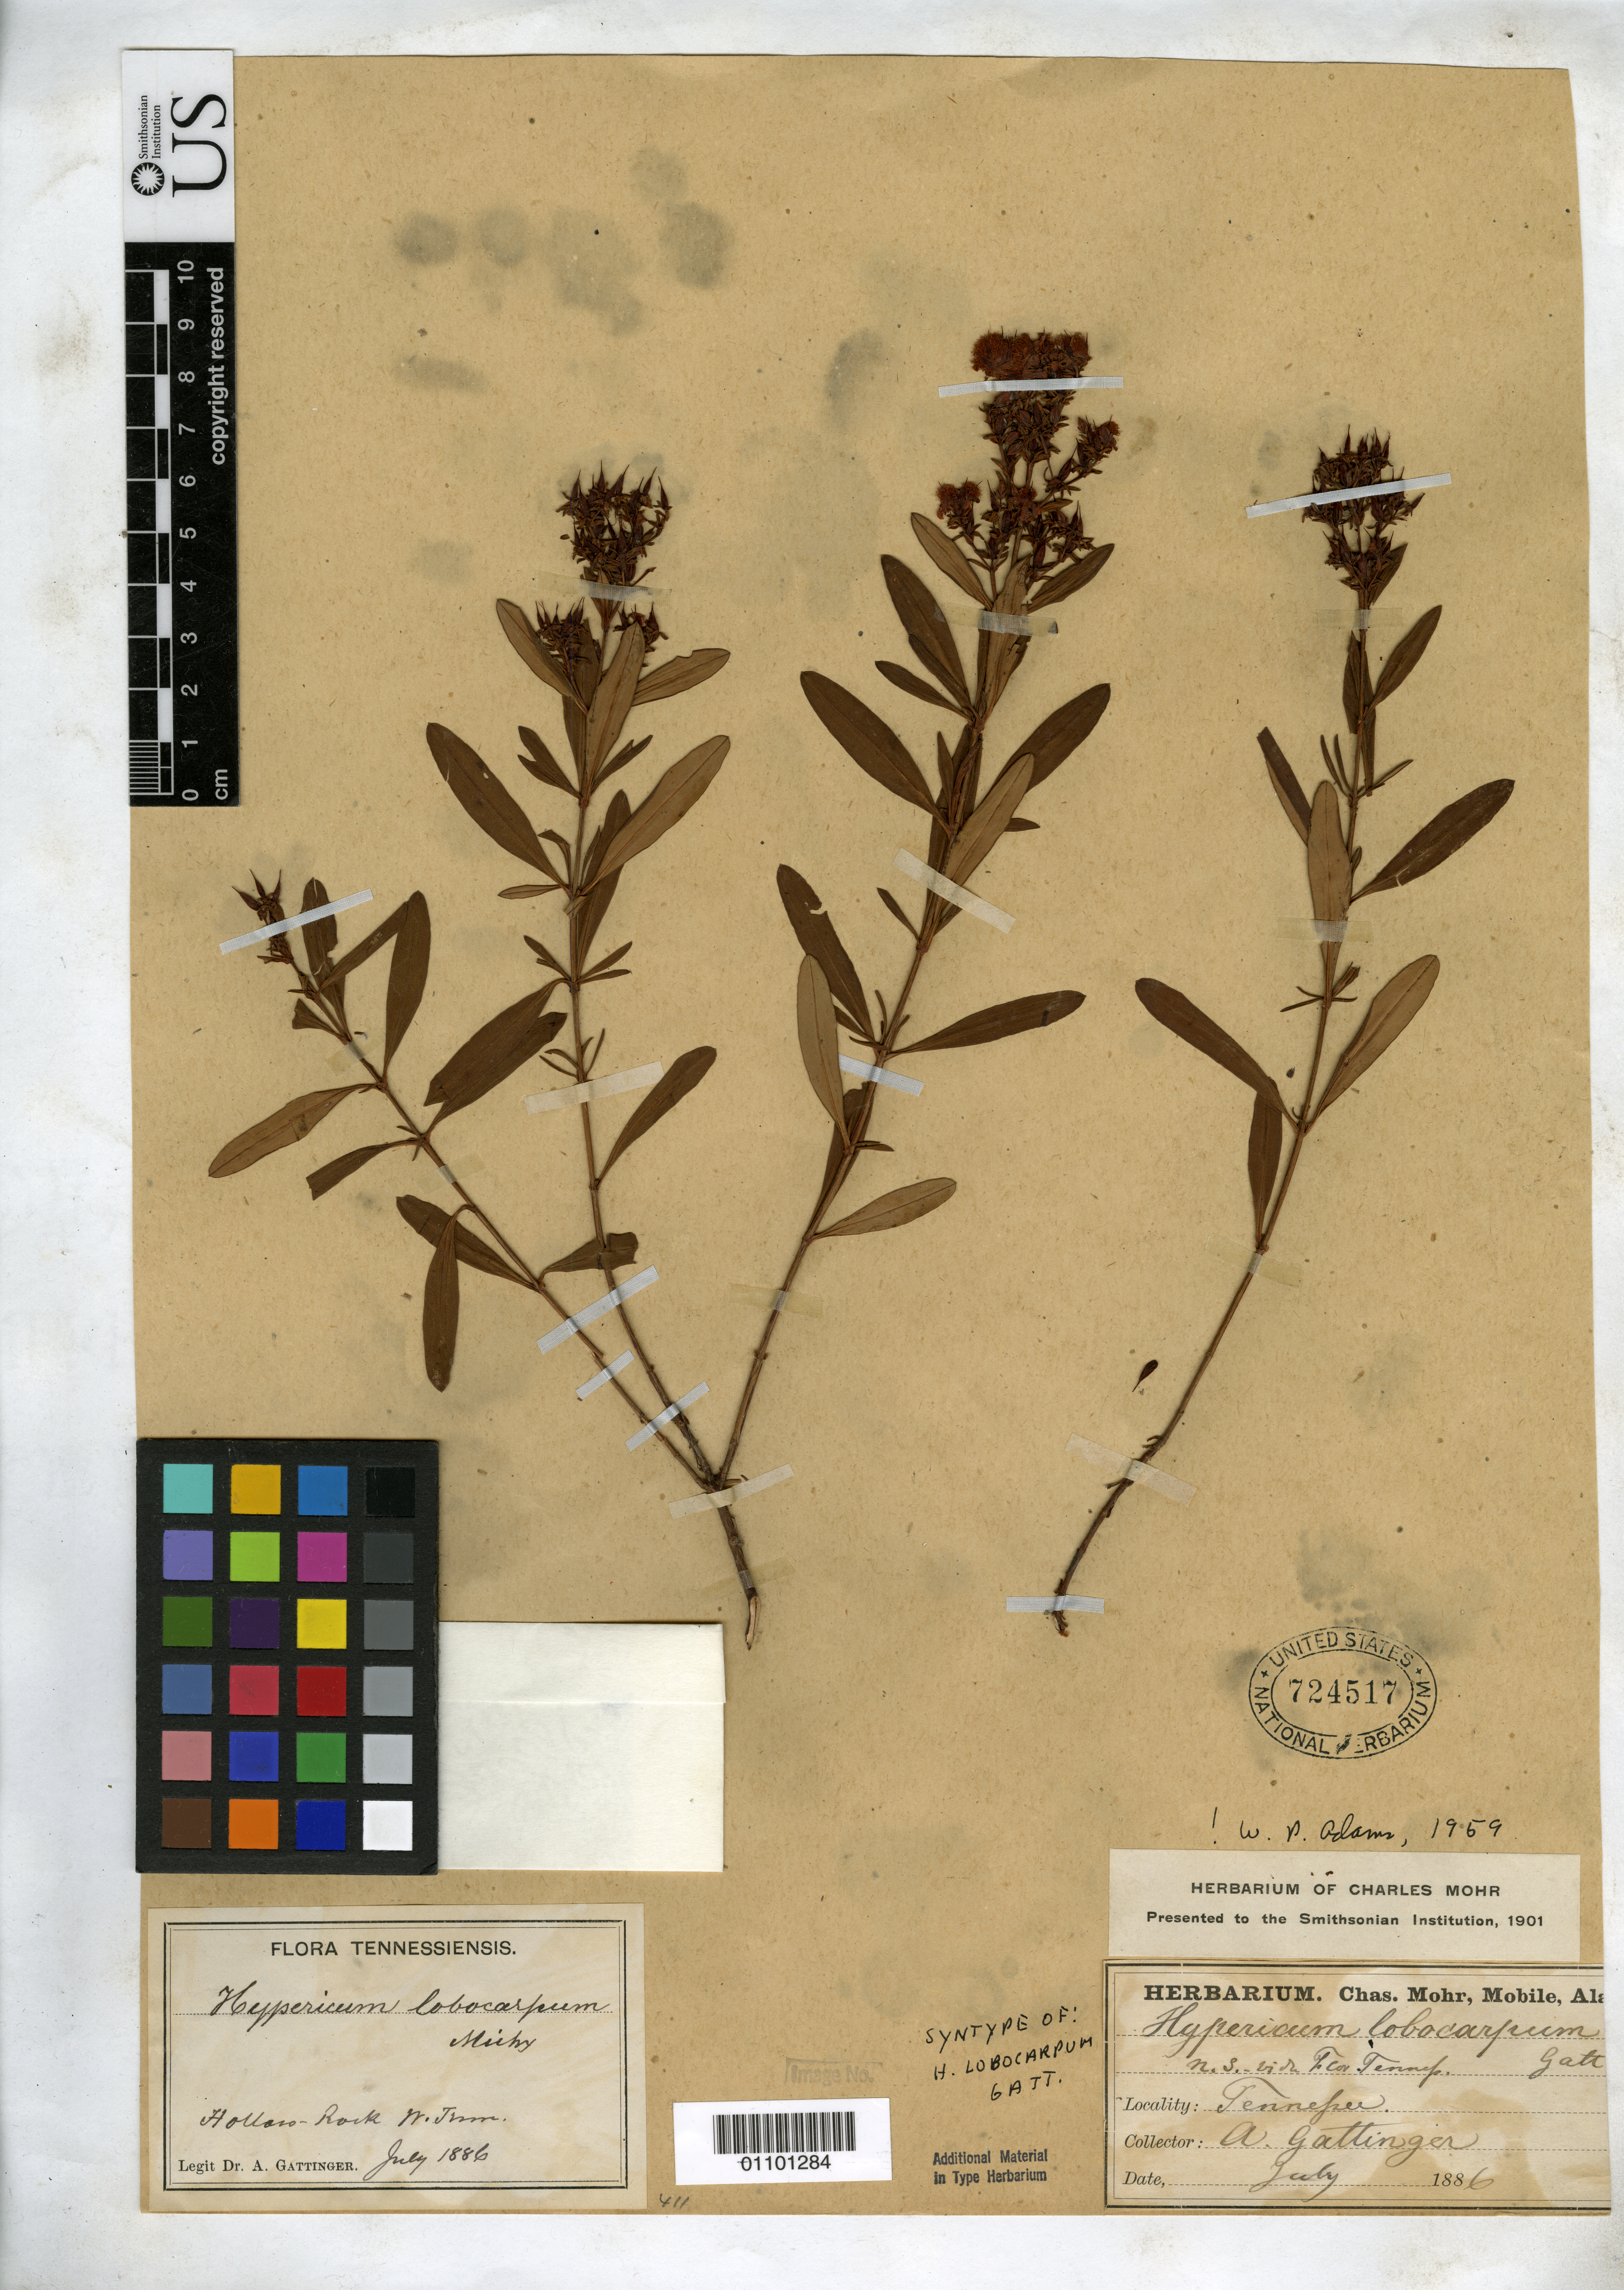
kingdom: Plantae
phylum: Tracheophyta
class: Magnoliopsida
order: Malpighiales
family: Hypericaceae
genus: Hypericum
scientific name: Hypericum lobocarpum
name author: Gatt.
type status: Syntype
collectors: A. Gattinger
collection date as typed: Jul 1886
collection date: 1886-07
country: United States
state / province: Tennessee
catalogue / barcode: US 724517